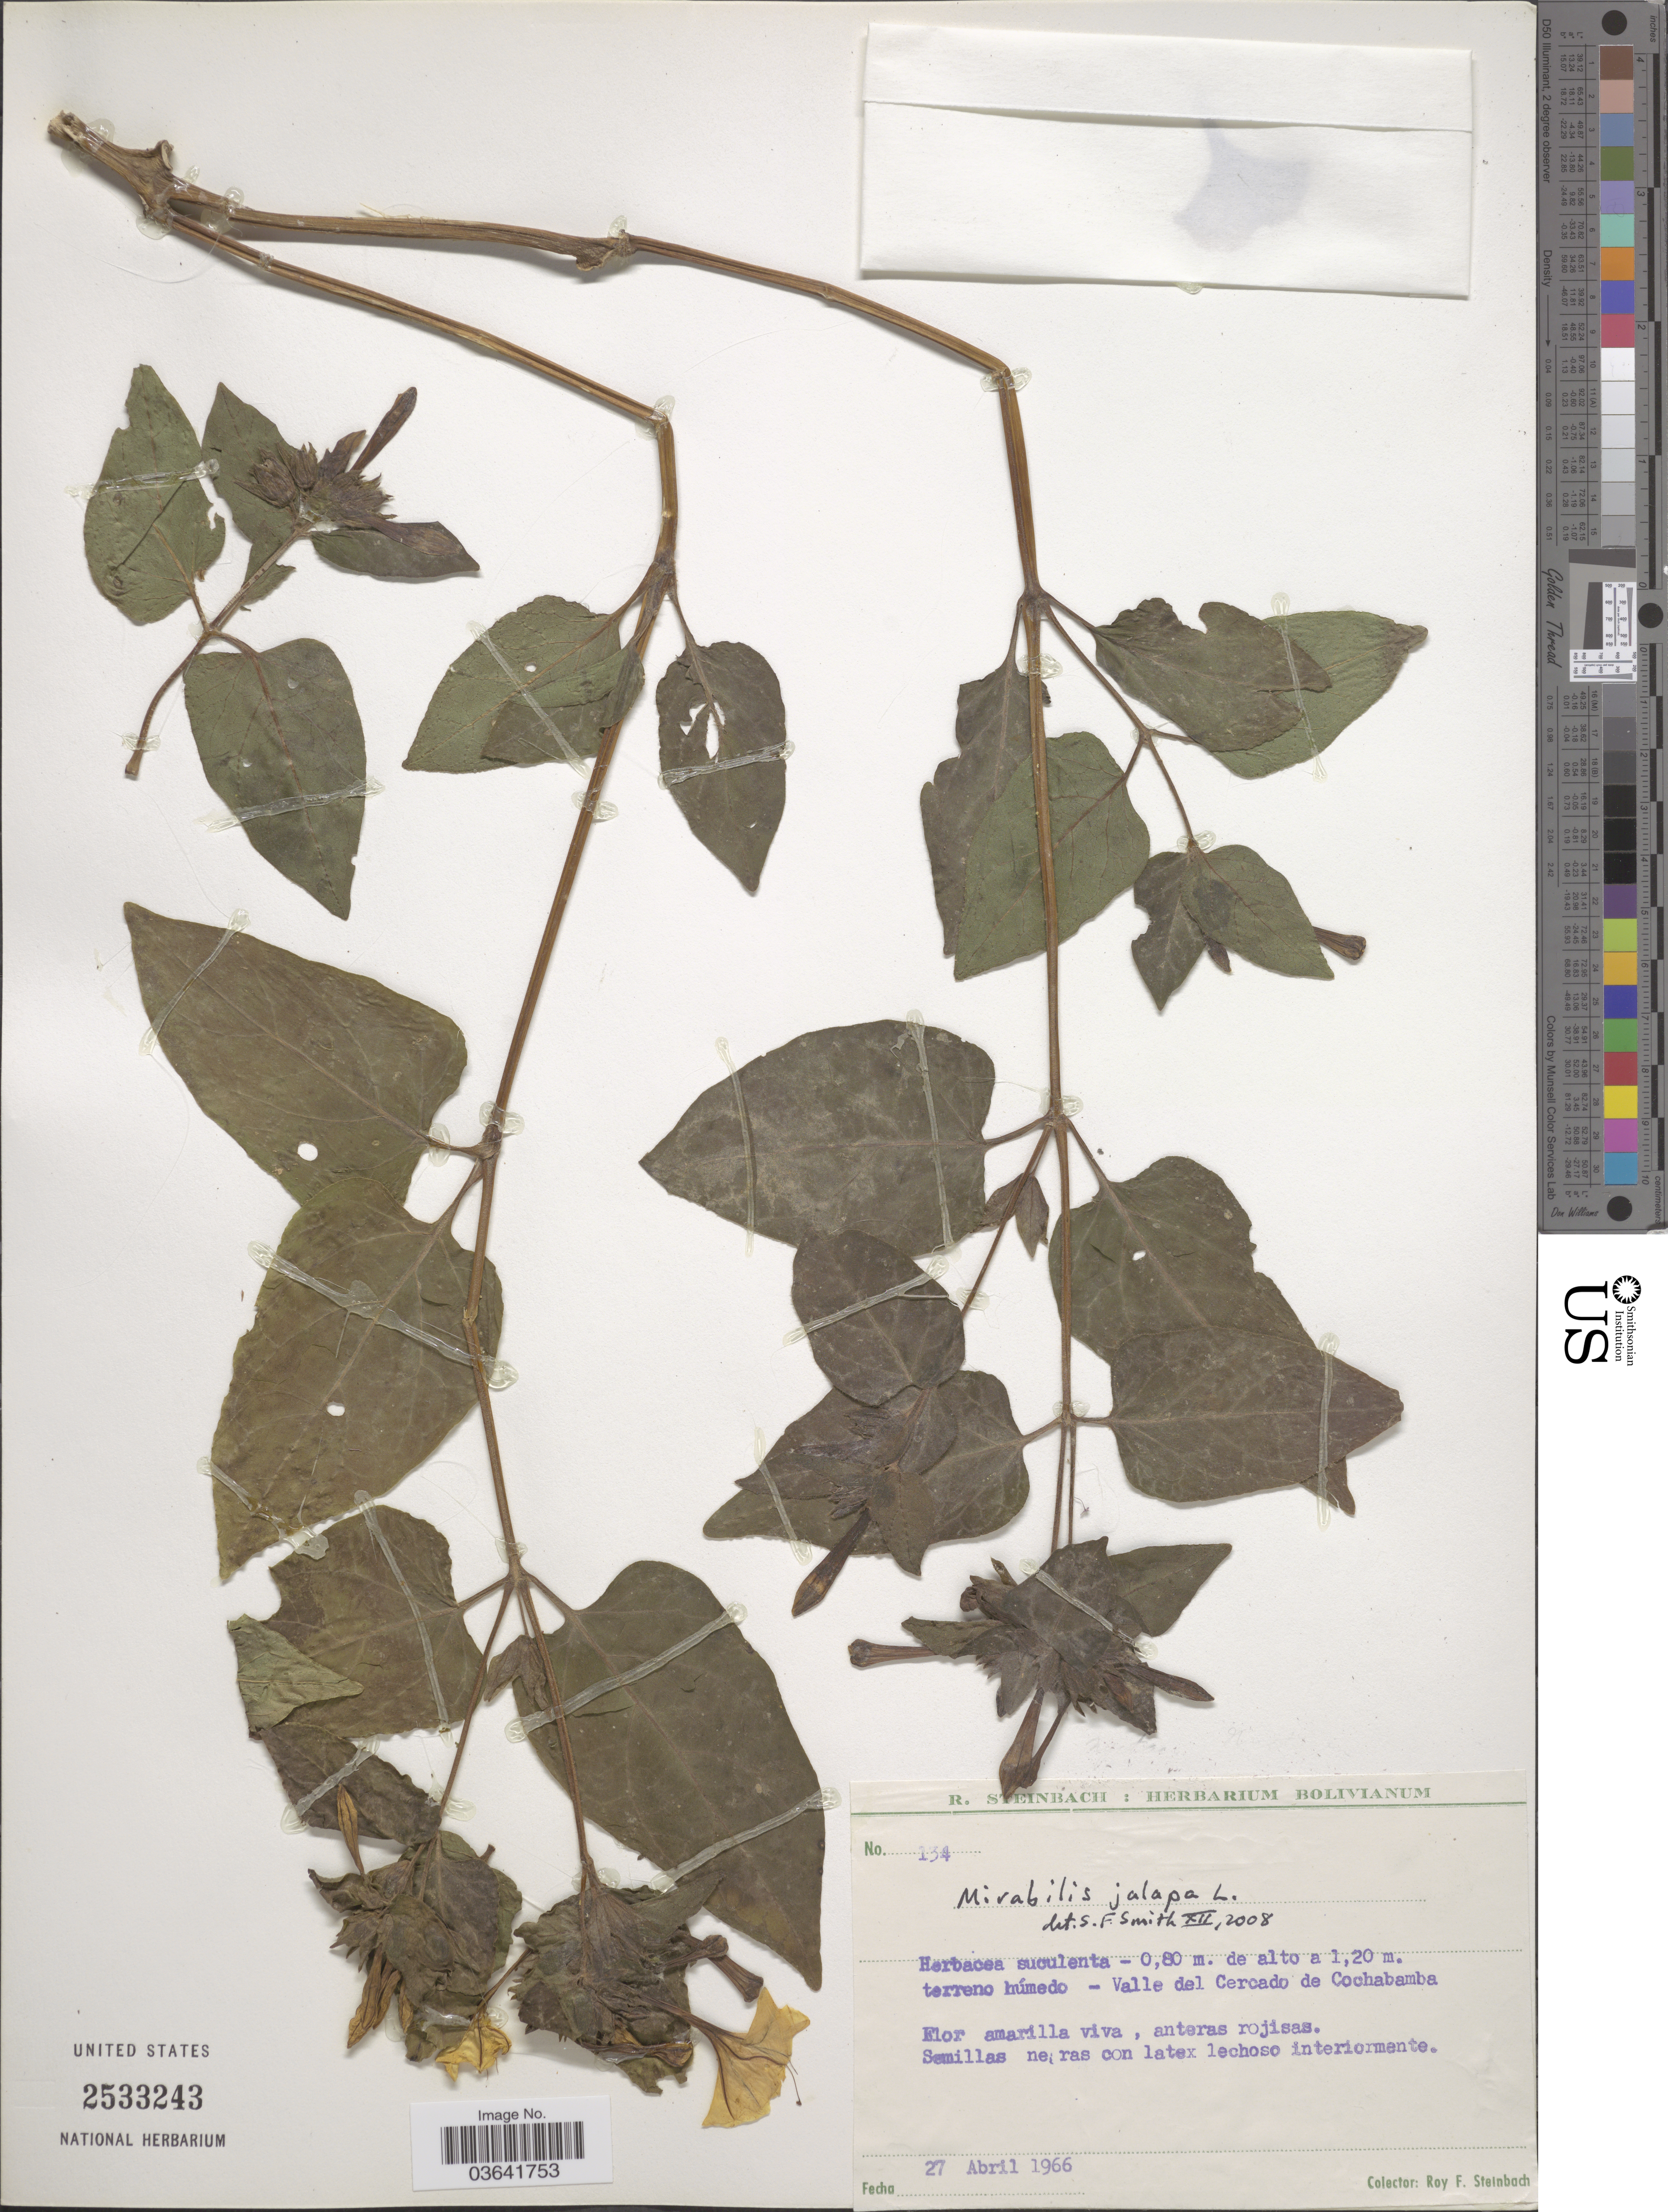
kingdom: Plantae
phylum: Tracheophyta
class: Magnoliopsida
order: Caryophyllales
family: Nyctaginaceae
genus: Mirabilis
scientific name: Mirabilis jalapa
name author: L.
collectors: R. F. Steinbach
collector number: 134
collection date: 1966-04-27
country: Bolivia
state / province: Cochabamba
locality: Valle del Cercado de Cochabamba.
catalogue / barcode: US 2533243